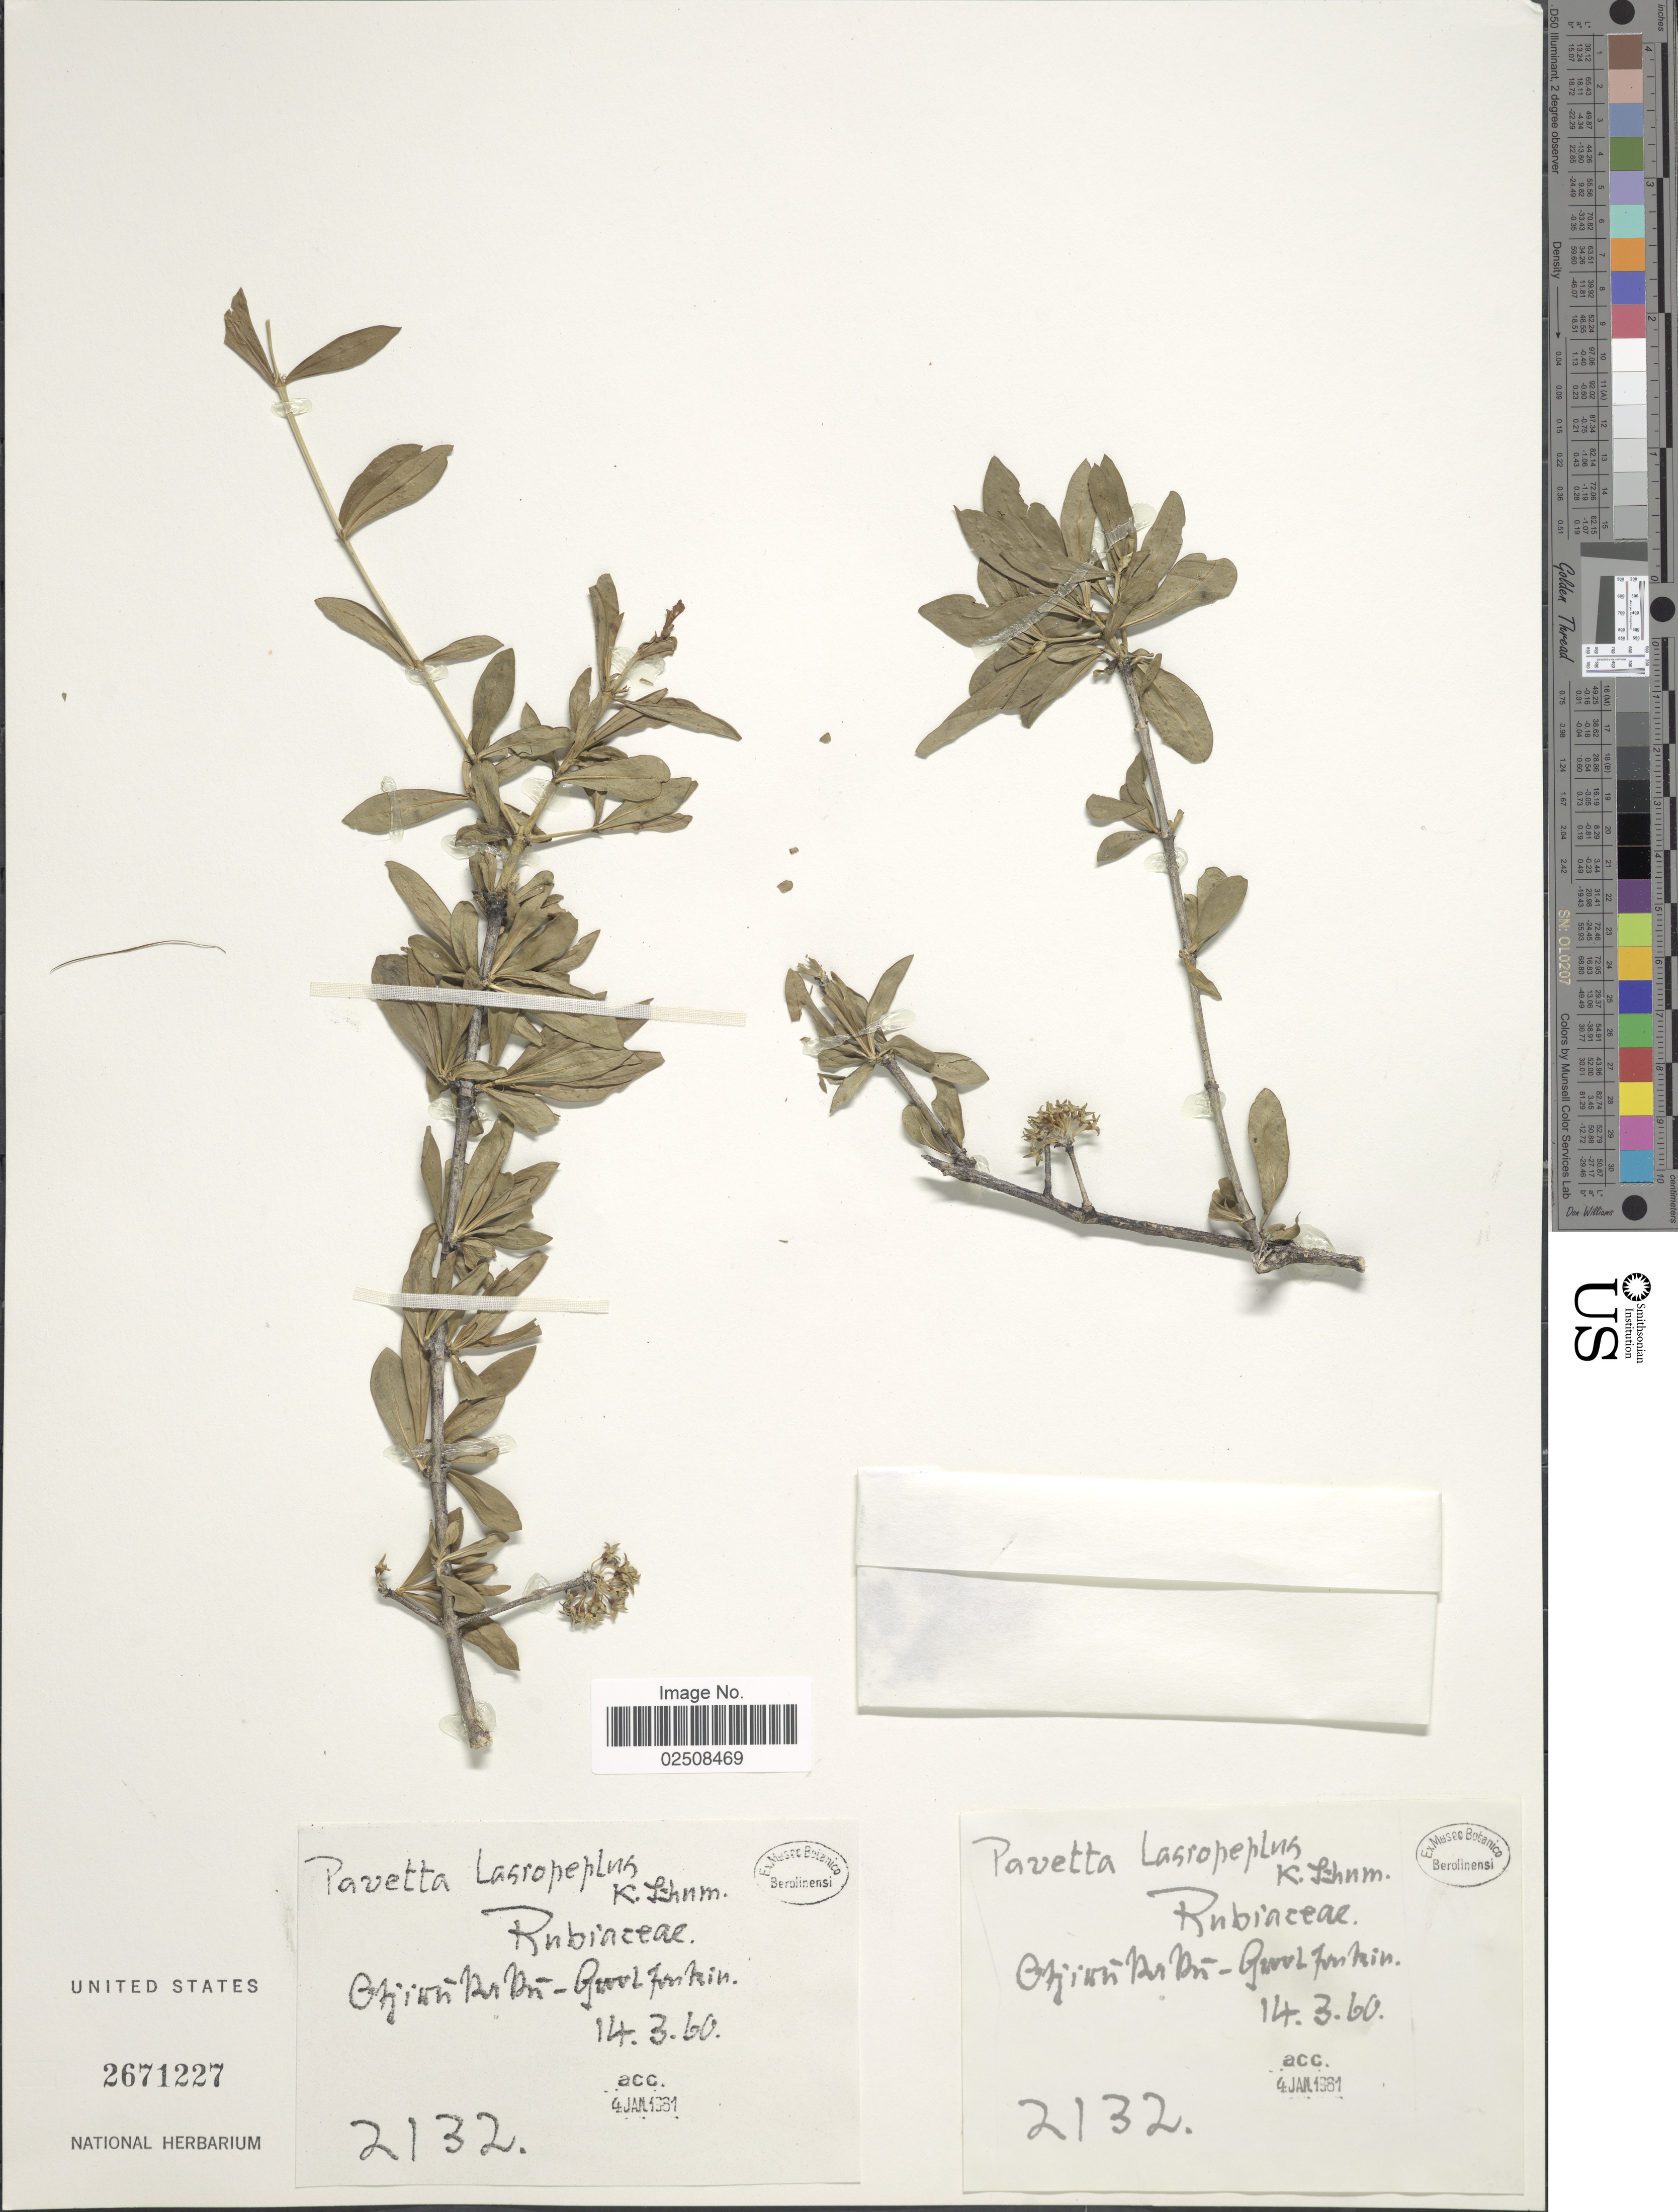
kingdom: Plantae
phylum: Tracheophyta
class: Magnoliopsida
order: Gentianales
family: Rubiaceae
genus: Pavetta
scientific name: Pavetta lasiopeplus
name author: K. Schum.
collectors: ex herb. Museo botanico Berolinensi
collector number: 2132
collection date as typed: Transcribed d/m/y: 14/3/60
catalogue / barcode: US 2671227